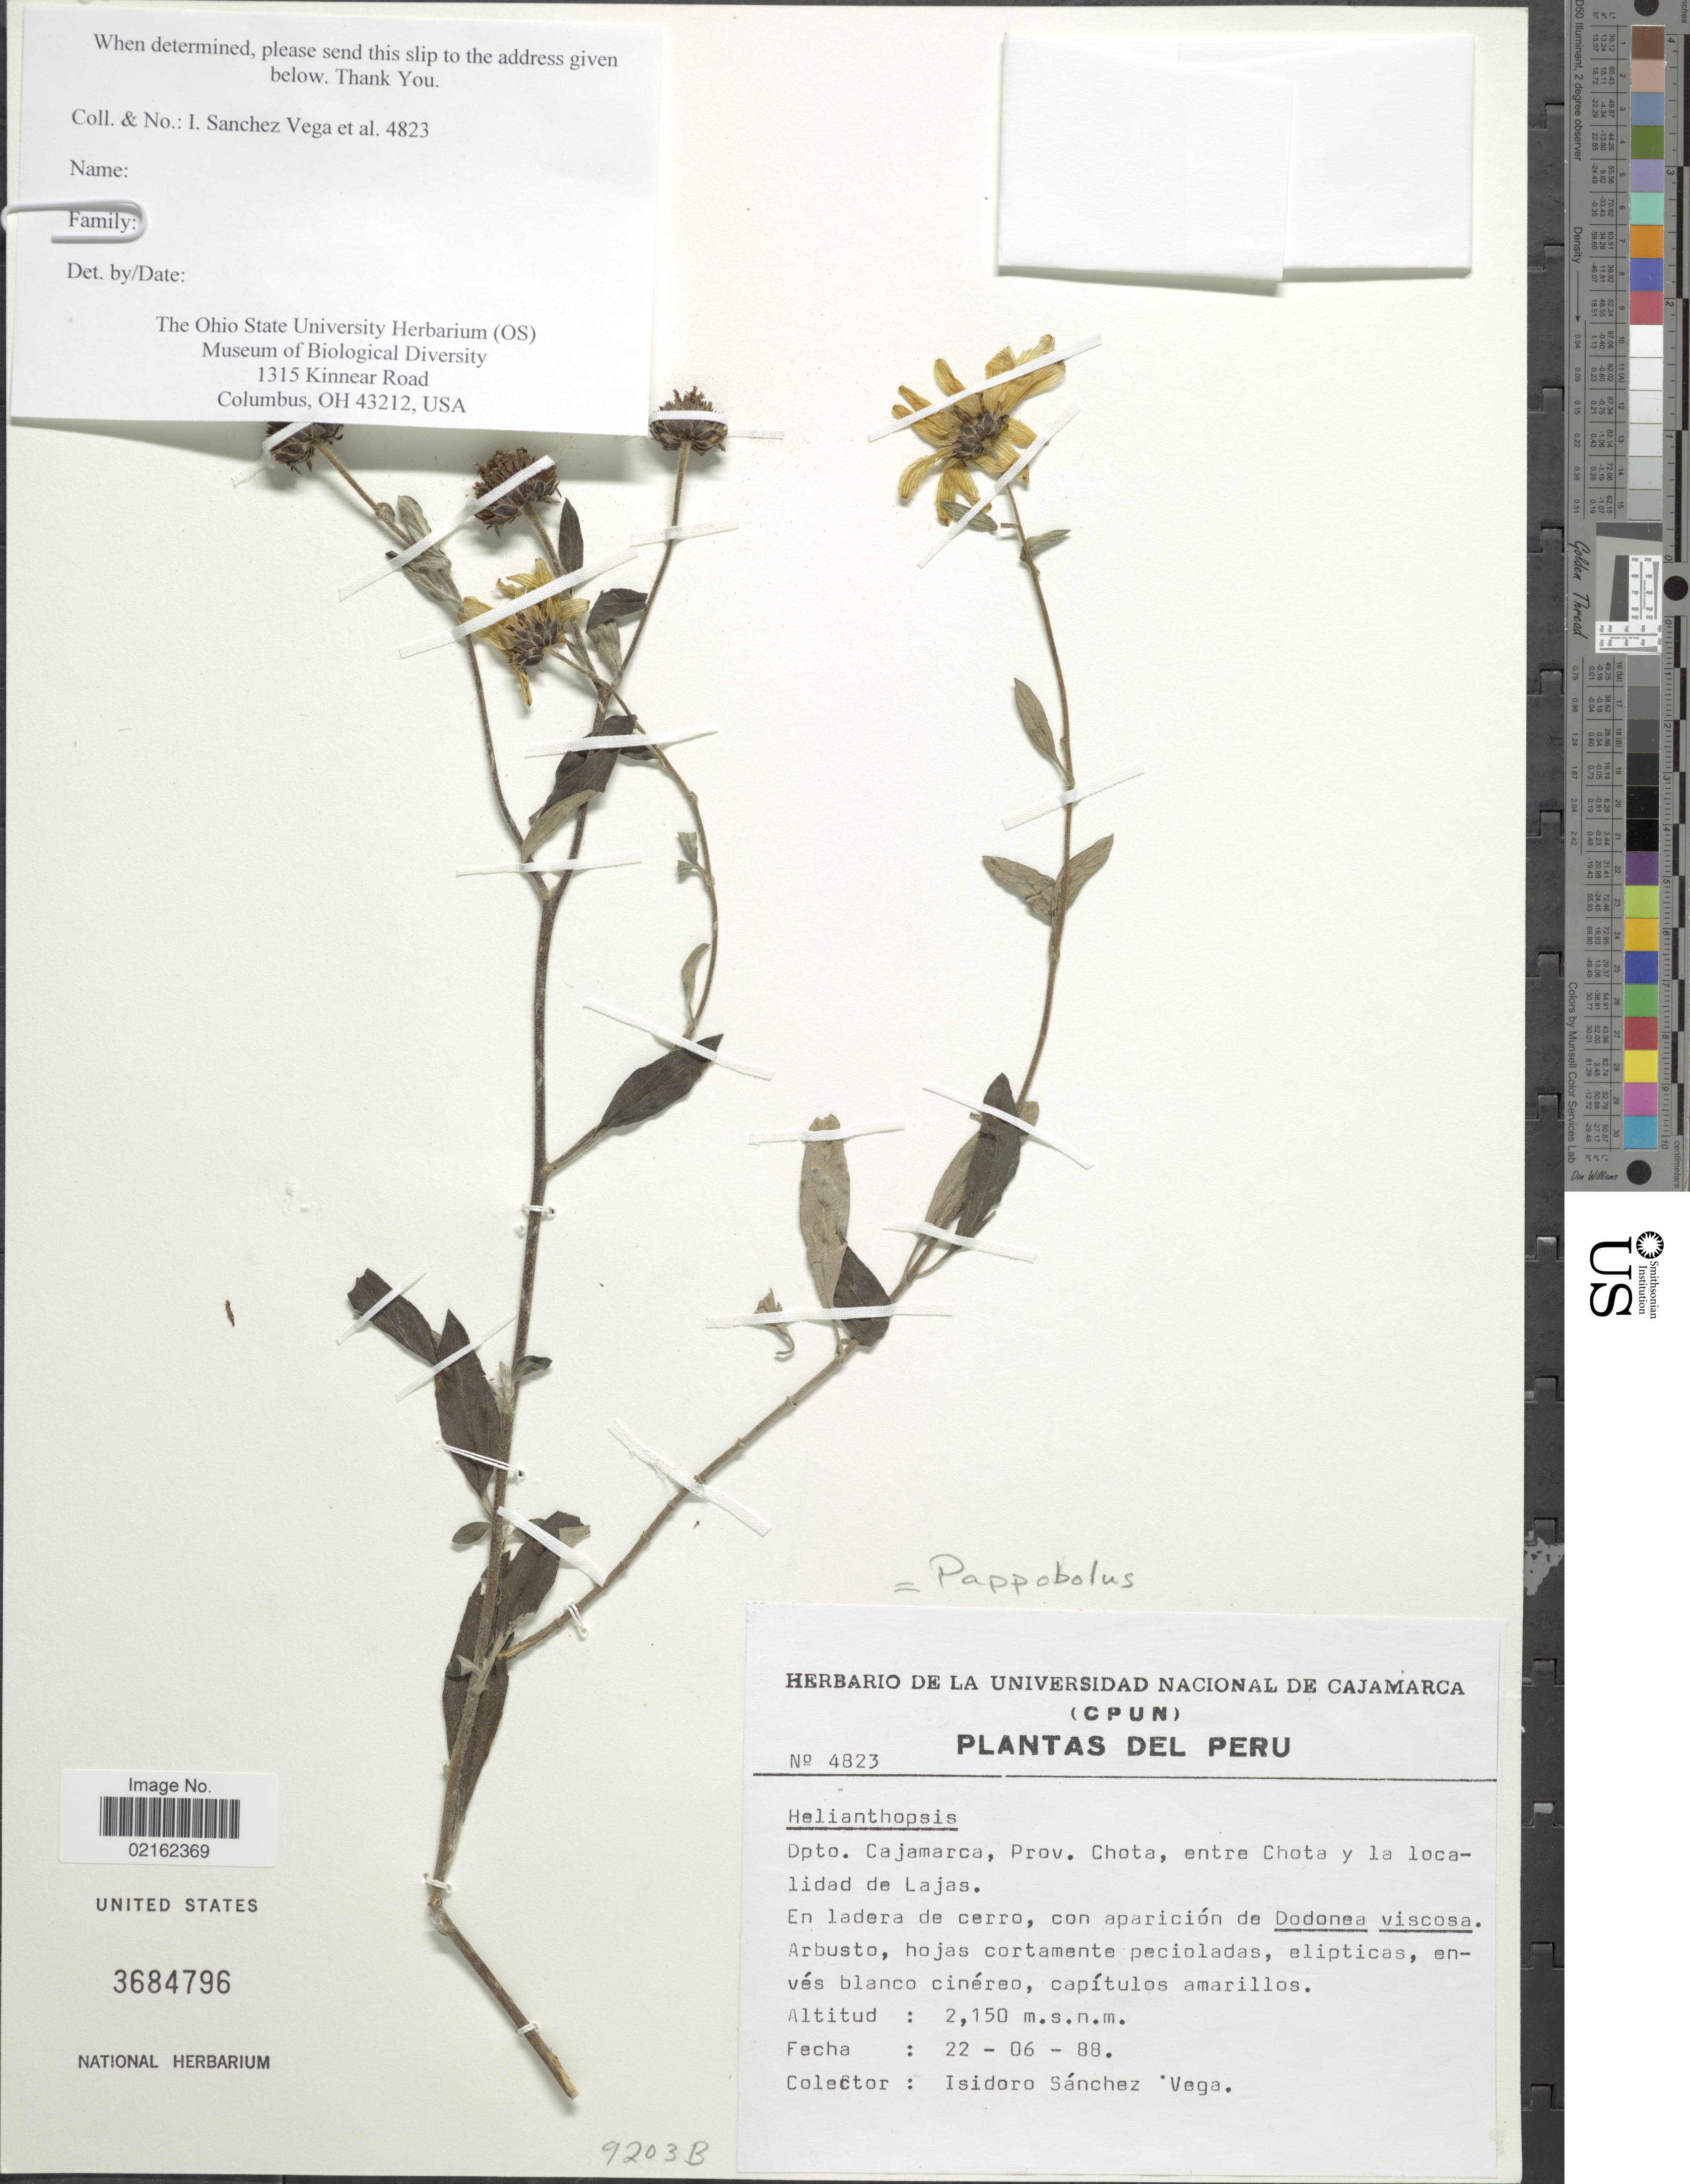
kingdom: Plantae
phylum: Tracheophyta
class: Magnoliopsida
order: Asterales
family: Asteraceae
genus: Pappobolus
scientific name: Pappobolus sp.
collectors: I. M. Sánchez Vega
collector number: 4823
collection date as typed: Transcribed d/m/y: 22/6/88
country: Peru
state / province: Cajamarca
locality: Prov. Chota, entre Chota y la localidad de Lajas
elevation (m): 2150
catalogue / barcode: US 3684796